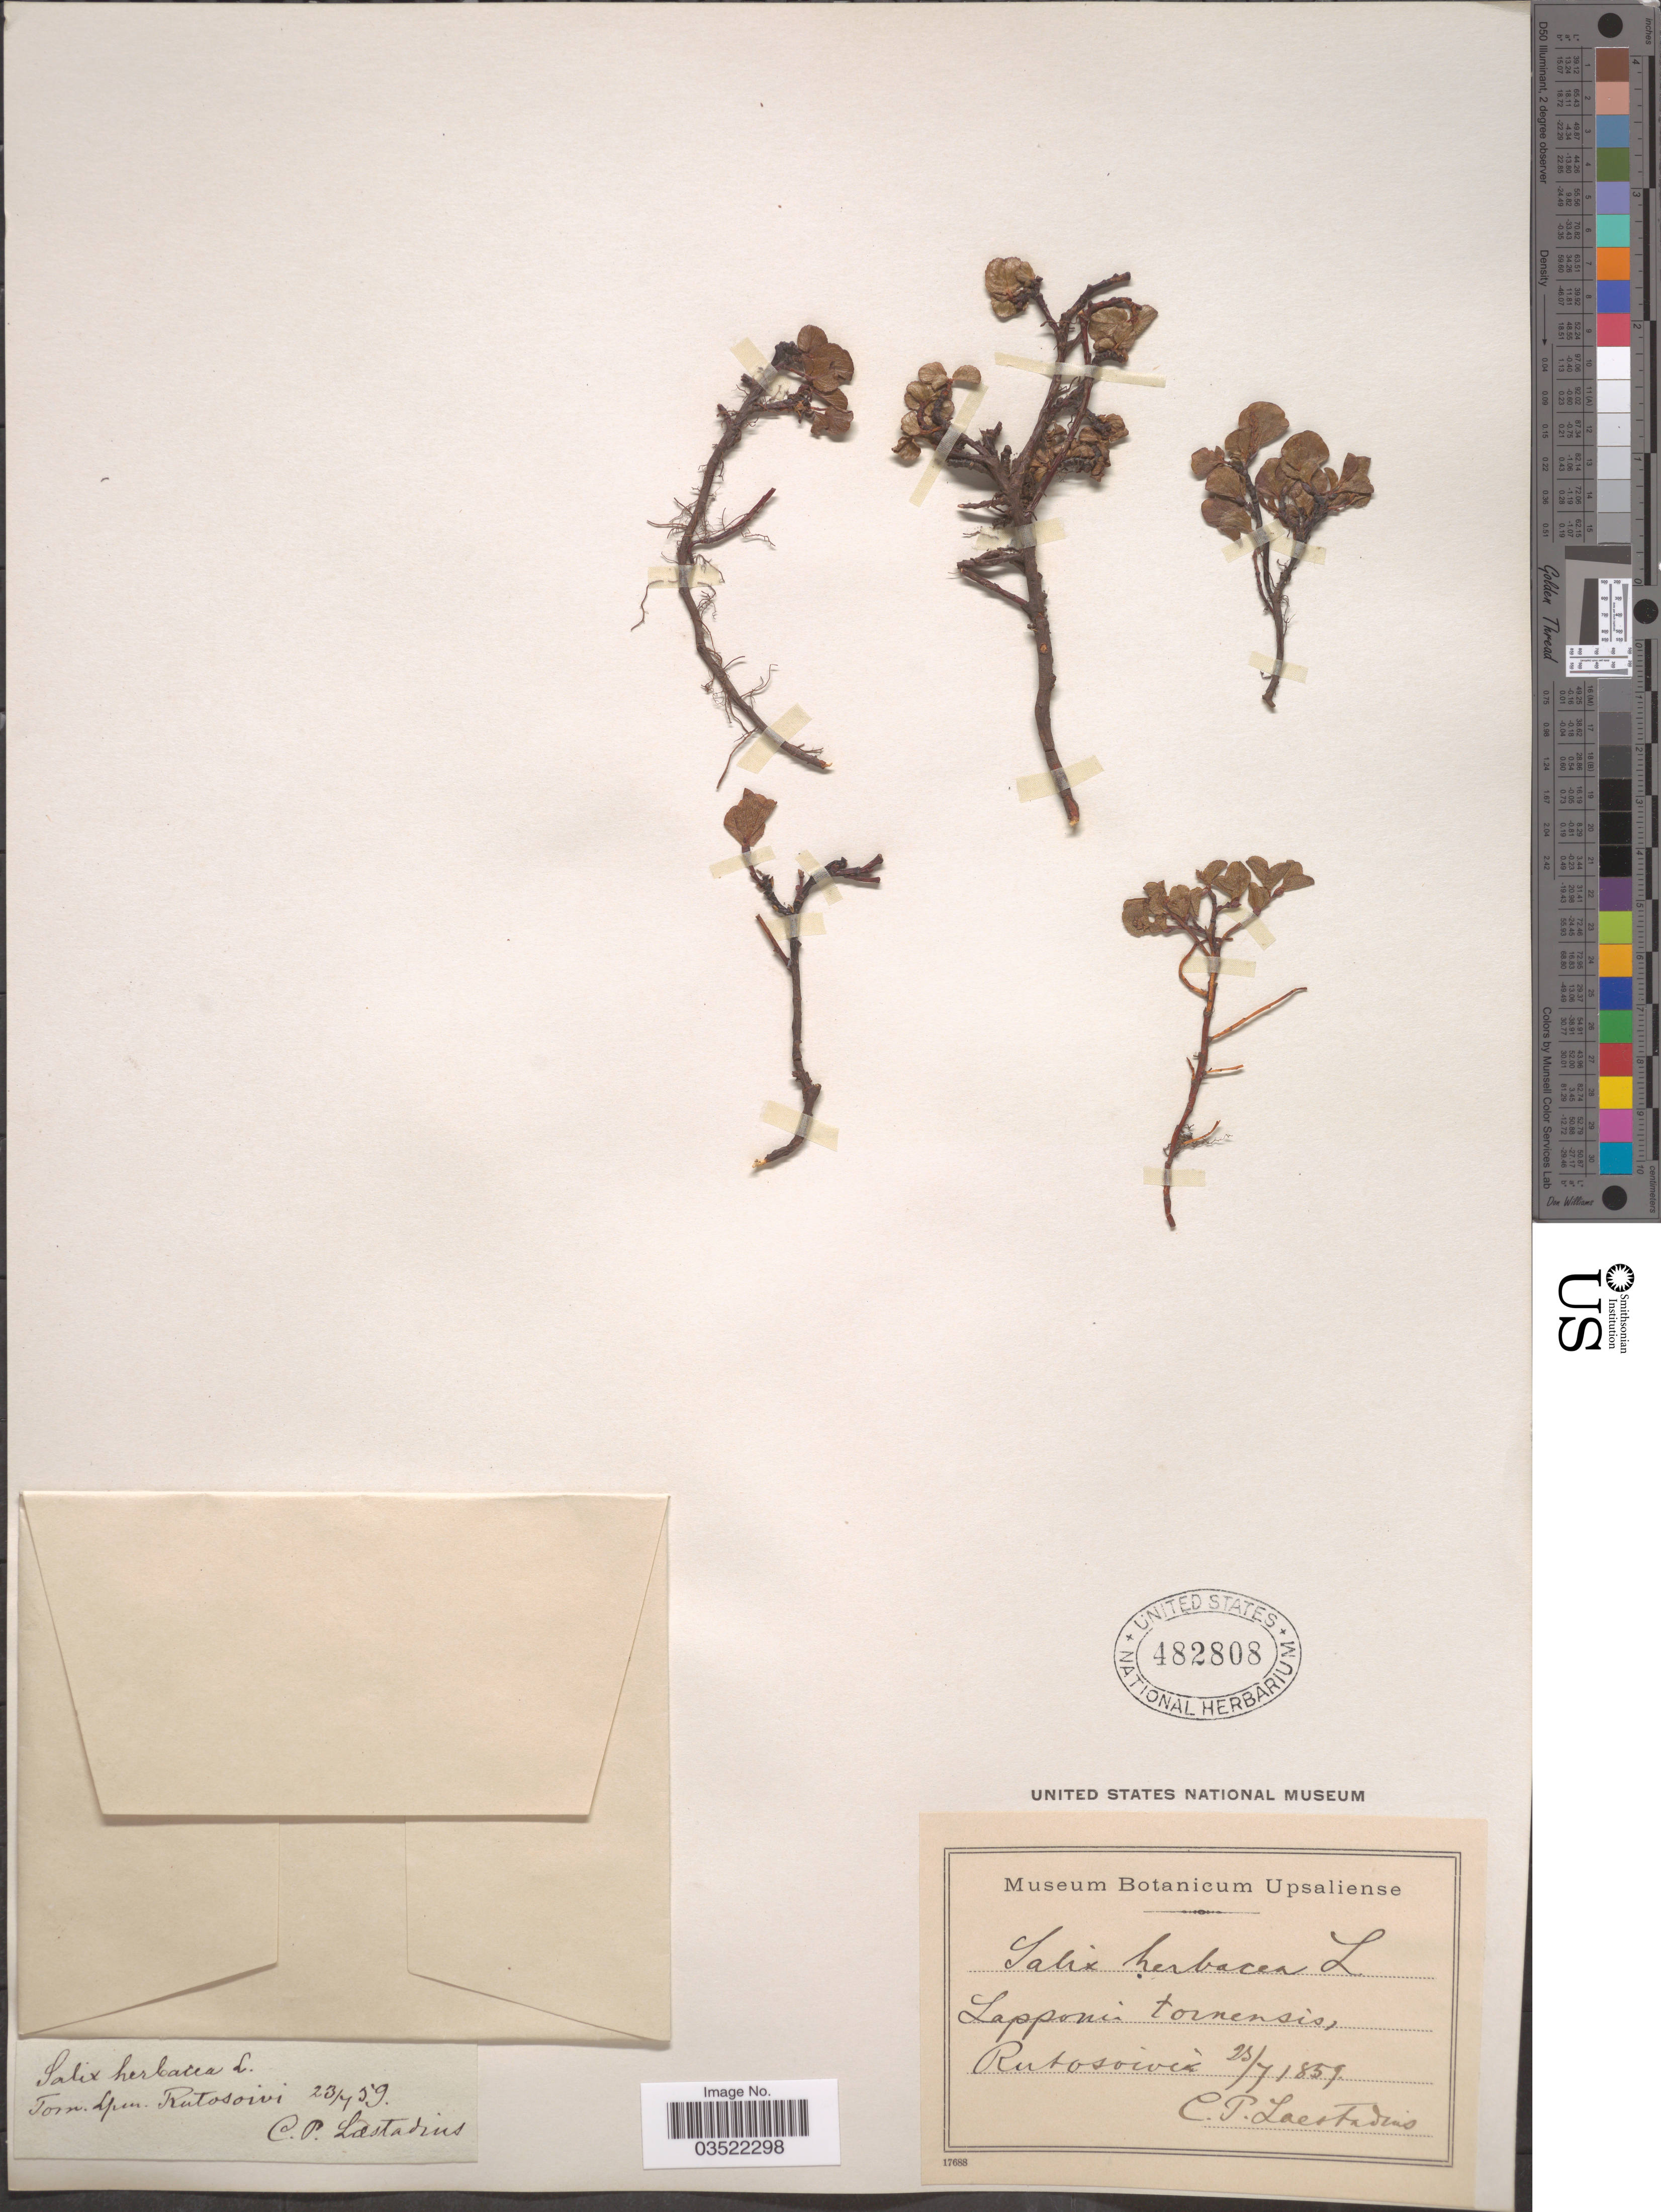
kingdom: Plantae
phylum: Tracheophyta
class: Magnoliopsida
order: Malpighiales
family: Salicaceae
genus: Salix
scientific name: Salix herbacea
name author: L.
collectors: C. Laestadius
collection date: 1859-07-23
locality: Torn. Lpm. Rutosoivi. Lapponia tornensis.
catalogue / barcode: US 482808